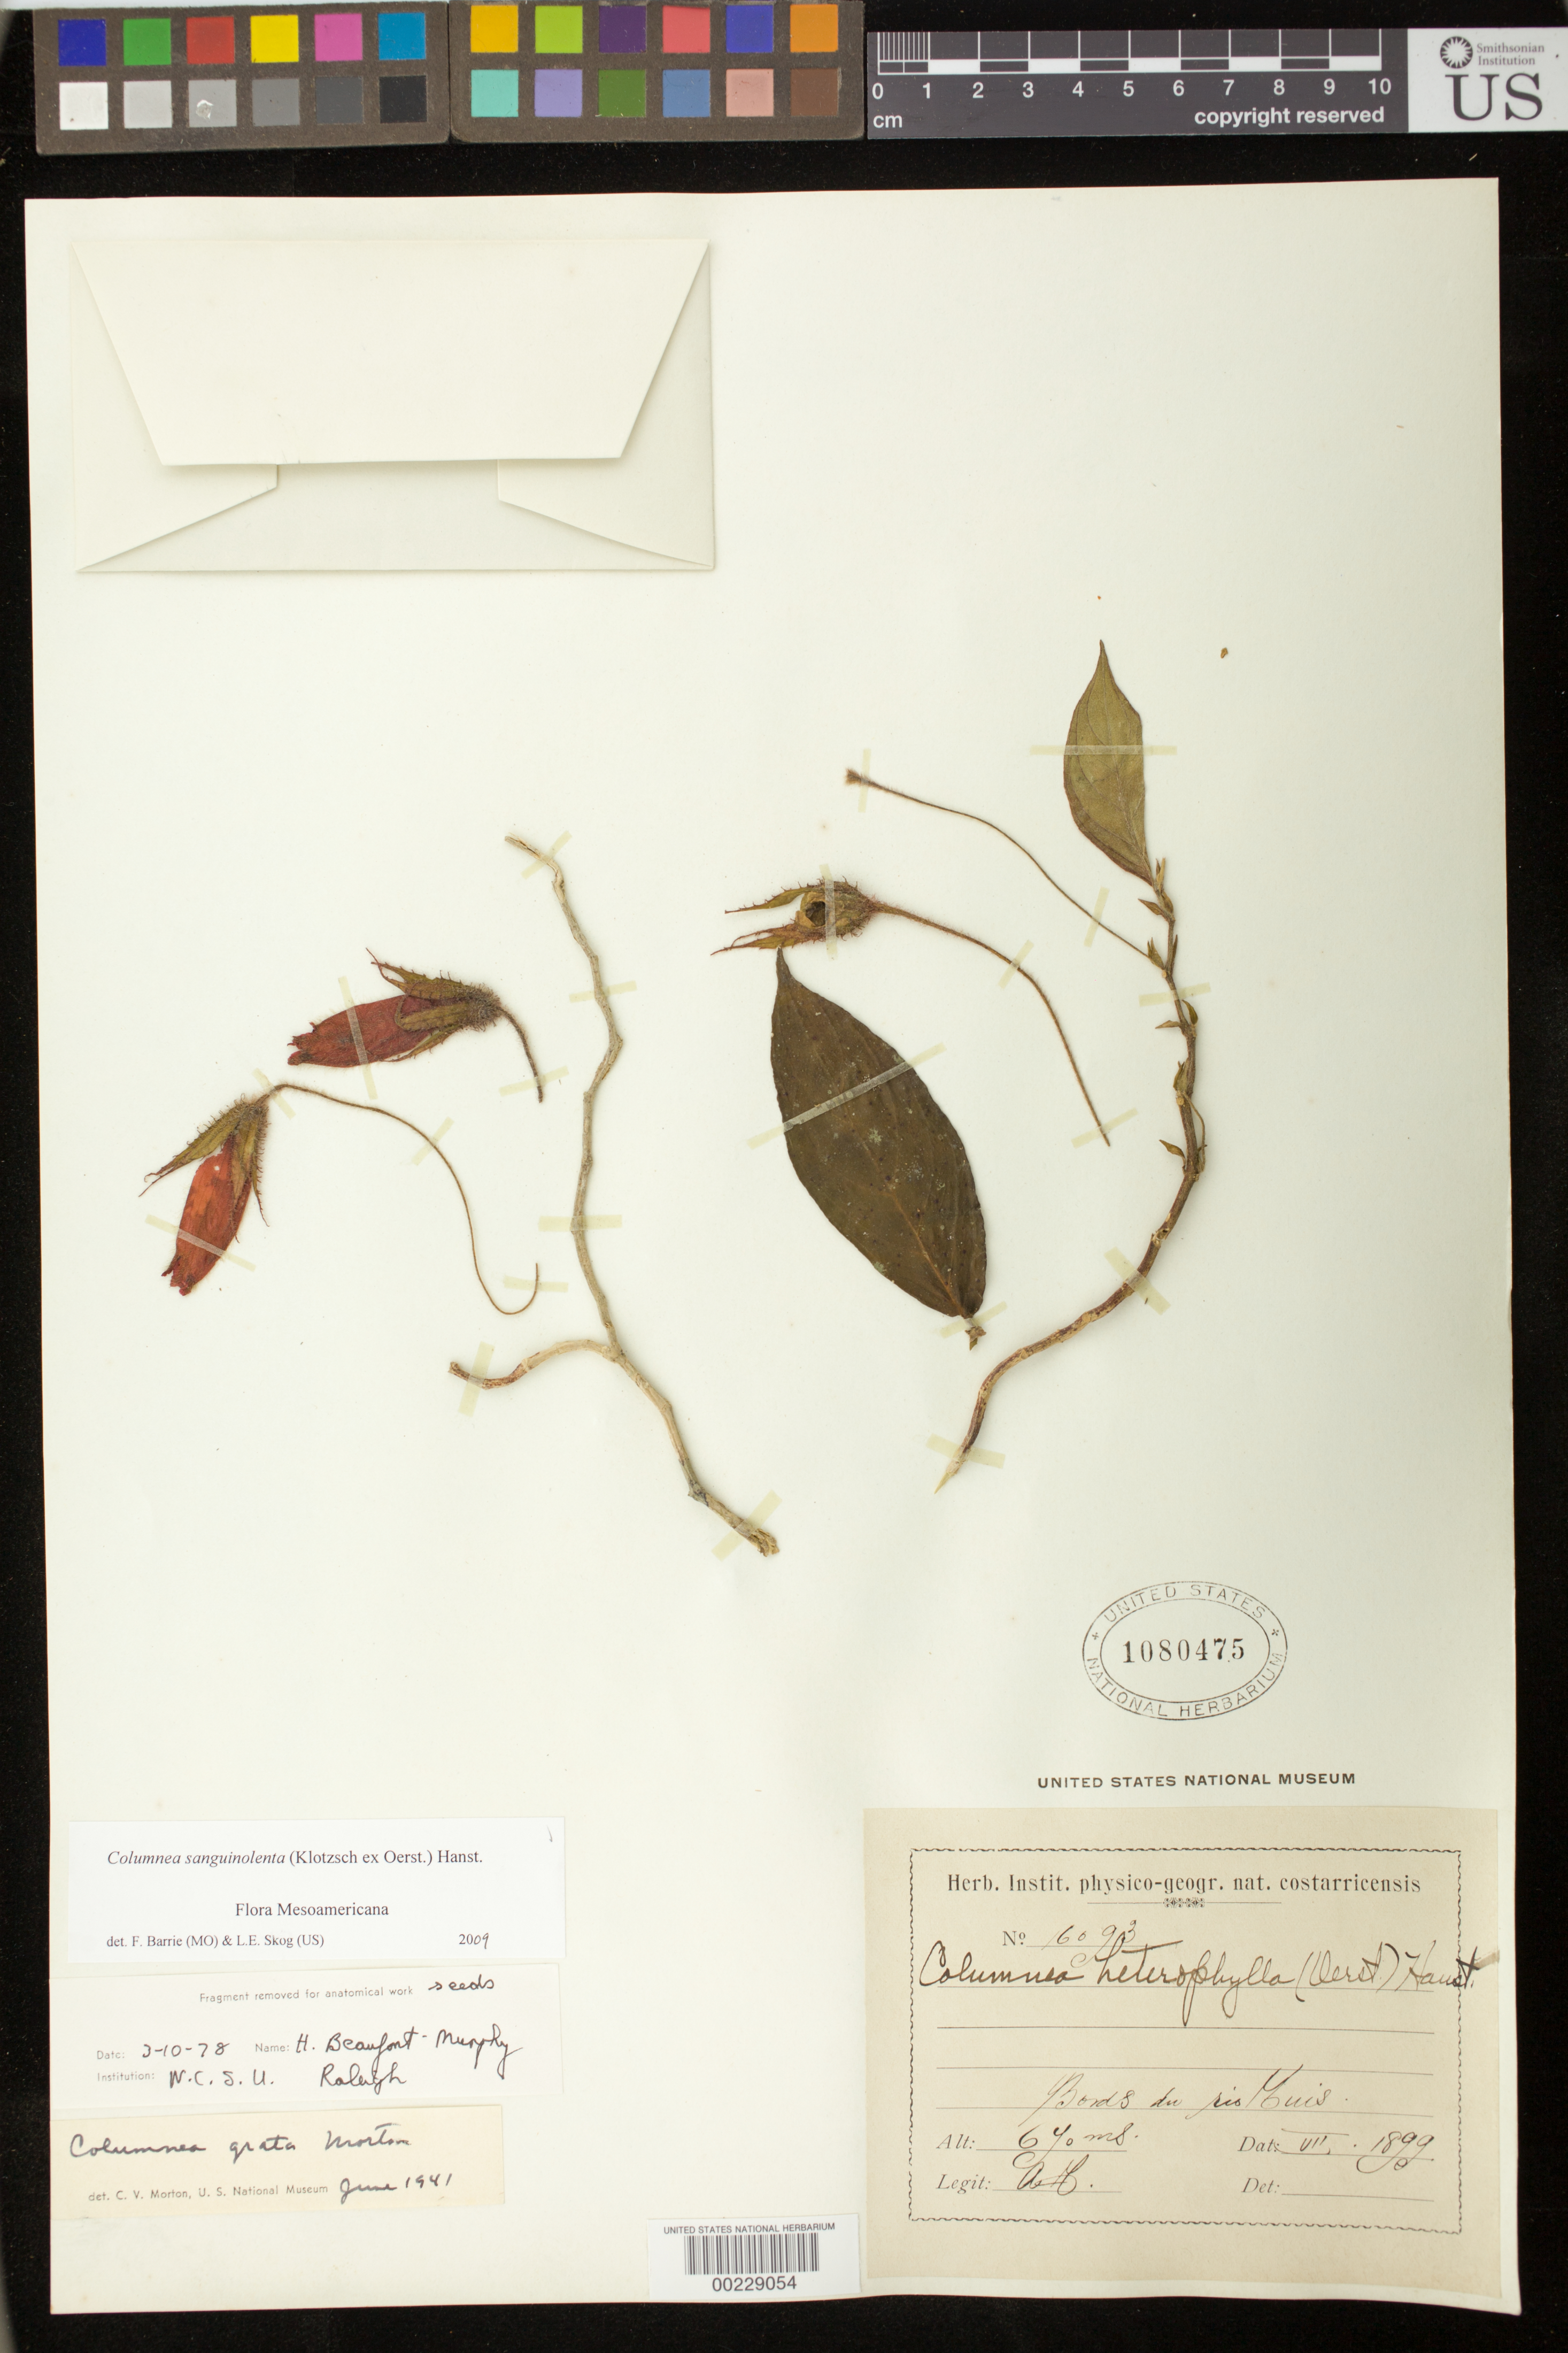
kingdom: Plantae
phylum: Tracheophyta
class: Magnoliopsida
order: Lamiales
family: Gesneriaceae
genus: Columnea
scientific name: Columnea sanguinolenta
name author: (Klotzsch ex Oerst.) Hanst.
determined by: Barrie, F. R.; Skog, Laurence E.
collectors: A. Tonduz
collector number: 16093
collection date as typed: Jul 1899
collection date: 1899-07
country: Costa Rica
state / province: Cartago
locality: Bords du Rio Tuis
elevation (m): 670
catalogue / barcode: US 1080475